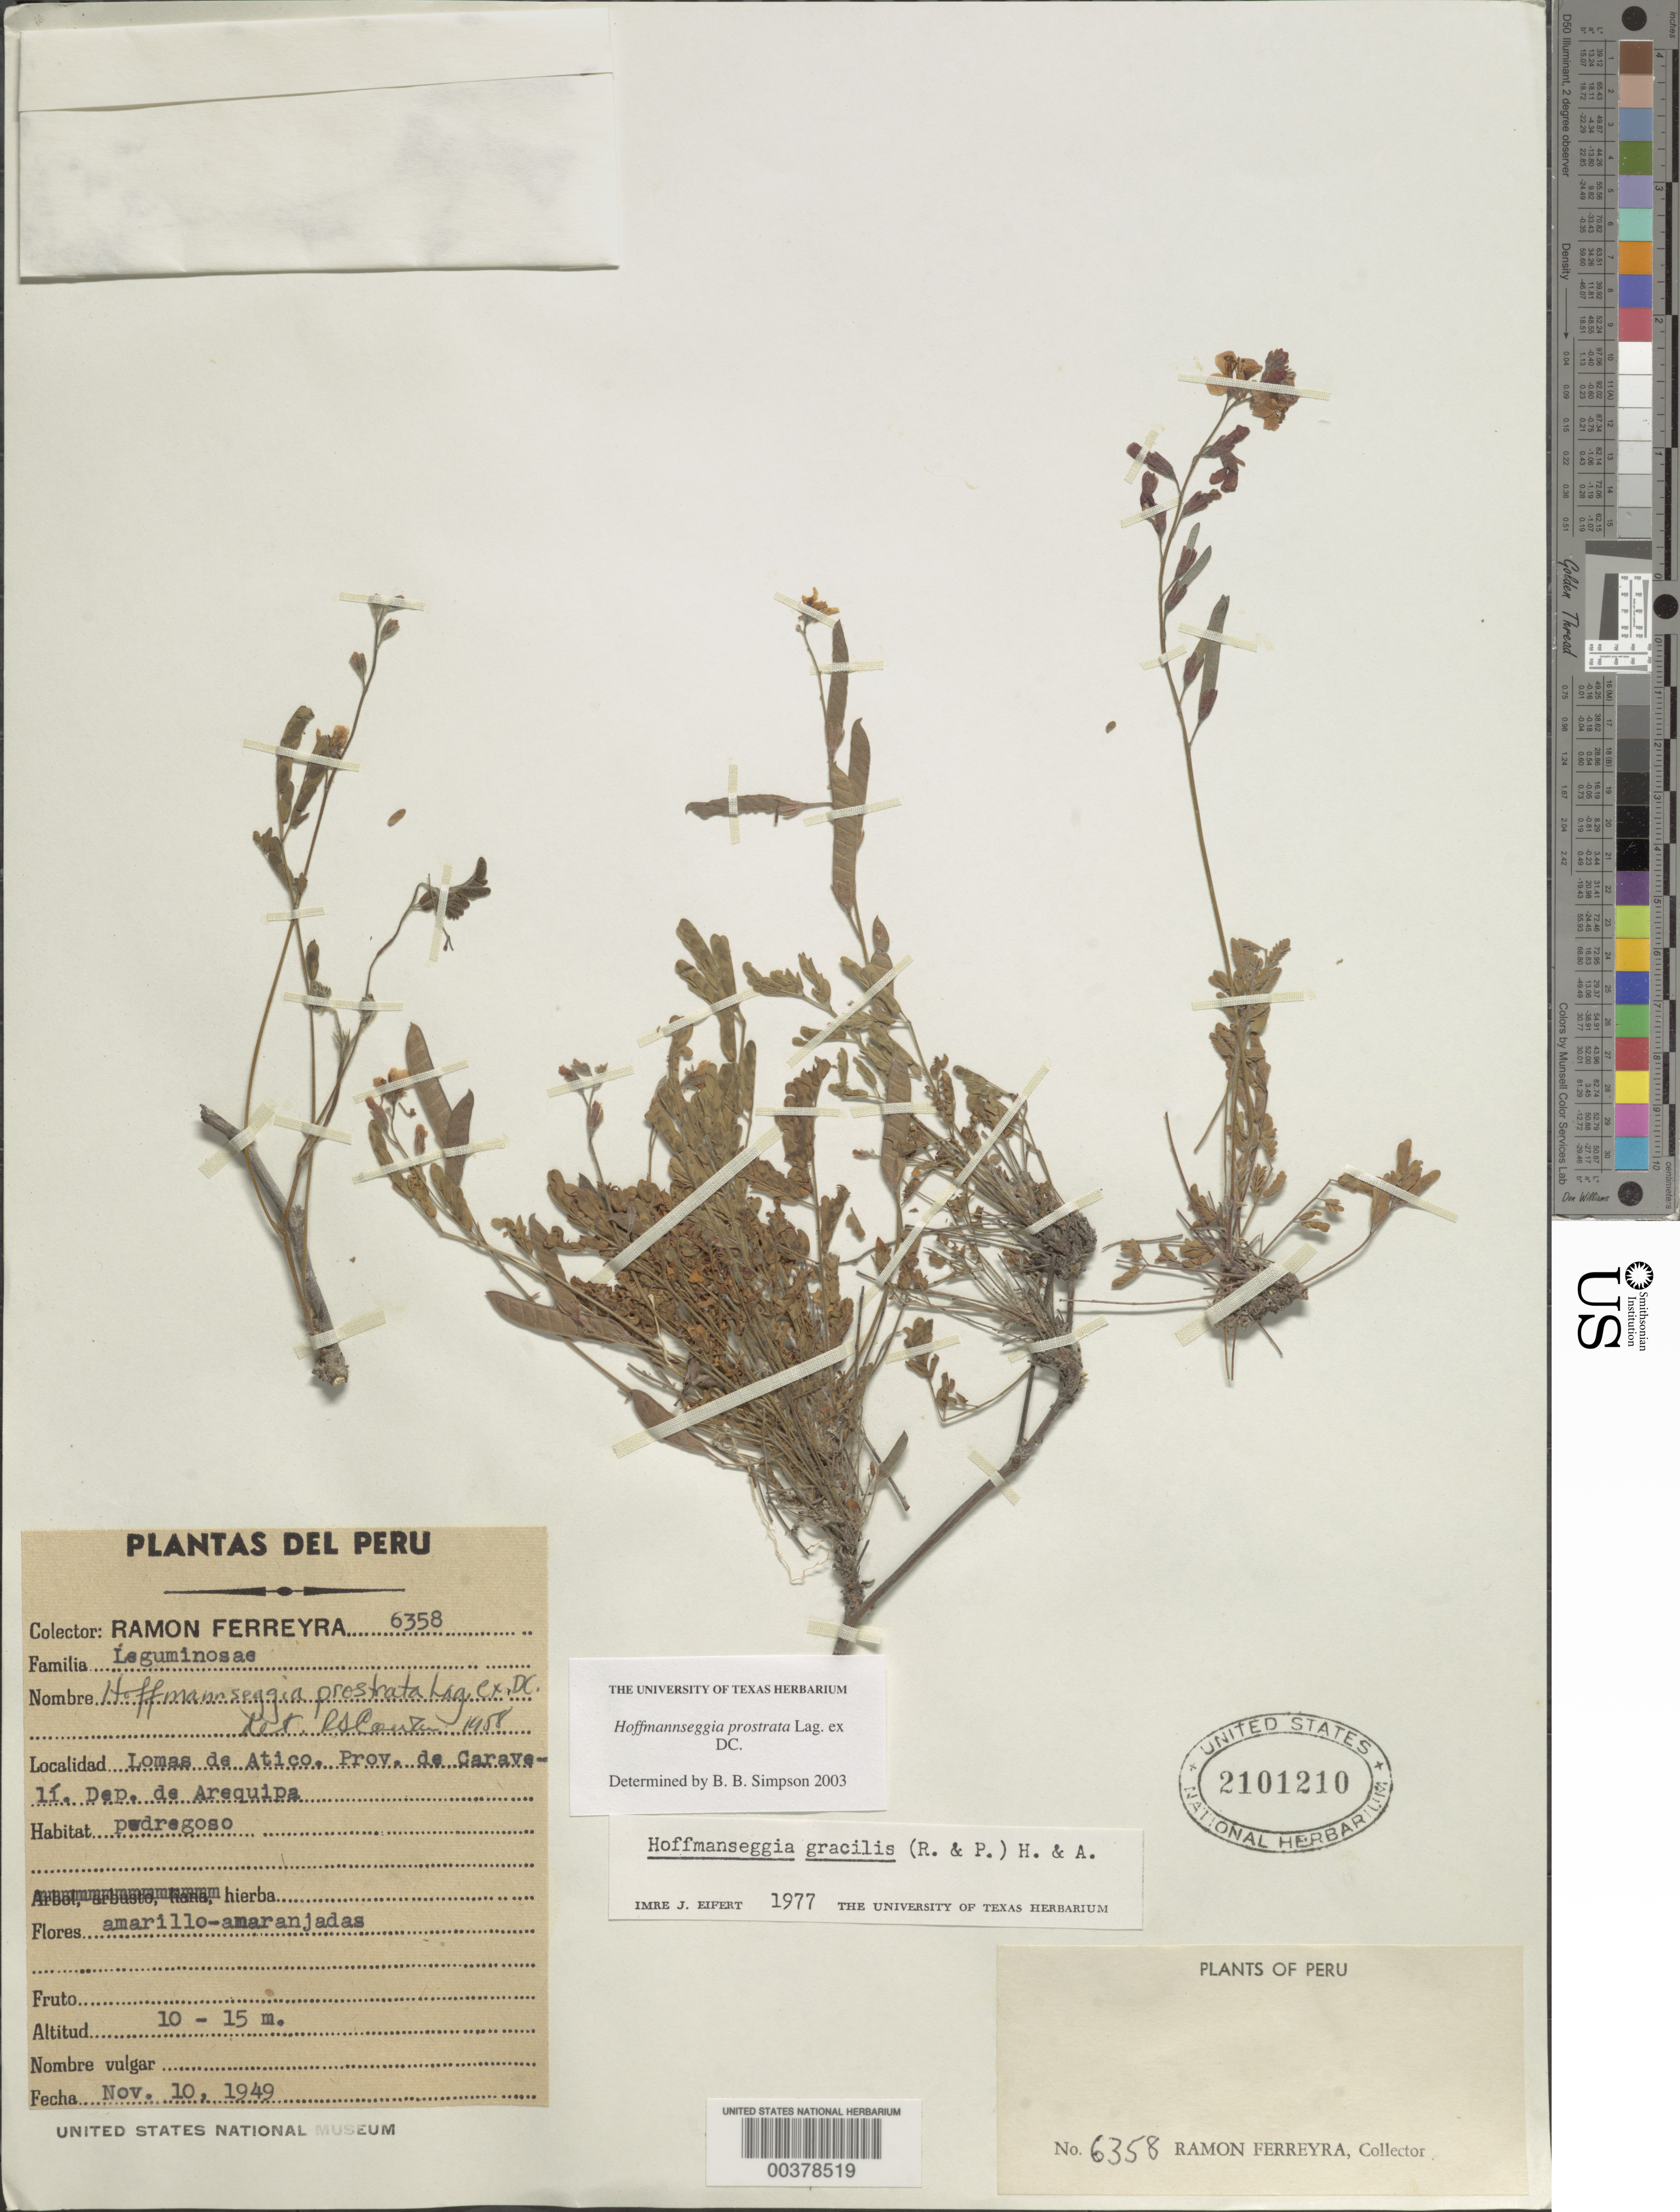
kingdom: Plantae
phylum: Tracheophyta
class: Magnoliopsida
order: Fabales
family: Fabaceae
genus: Hoffmannseggia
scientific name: Hoffmannseggia prostrata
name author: Lag. ex DC.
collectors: R. A. Ferreyra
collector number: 6358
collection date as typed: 10 Nov 1949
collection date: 1949-11-10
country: Peru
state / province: Arequipa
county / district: Caravelí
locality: Lomas de Atico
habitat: Pedregoso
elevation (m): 10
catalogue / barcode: US 2101210